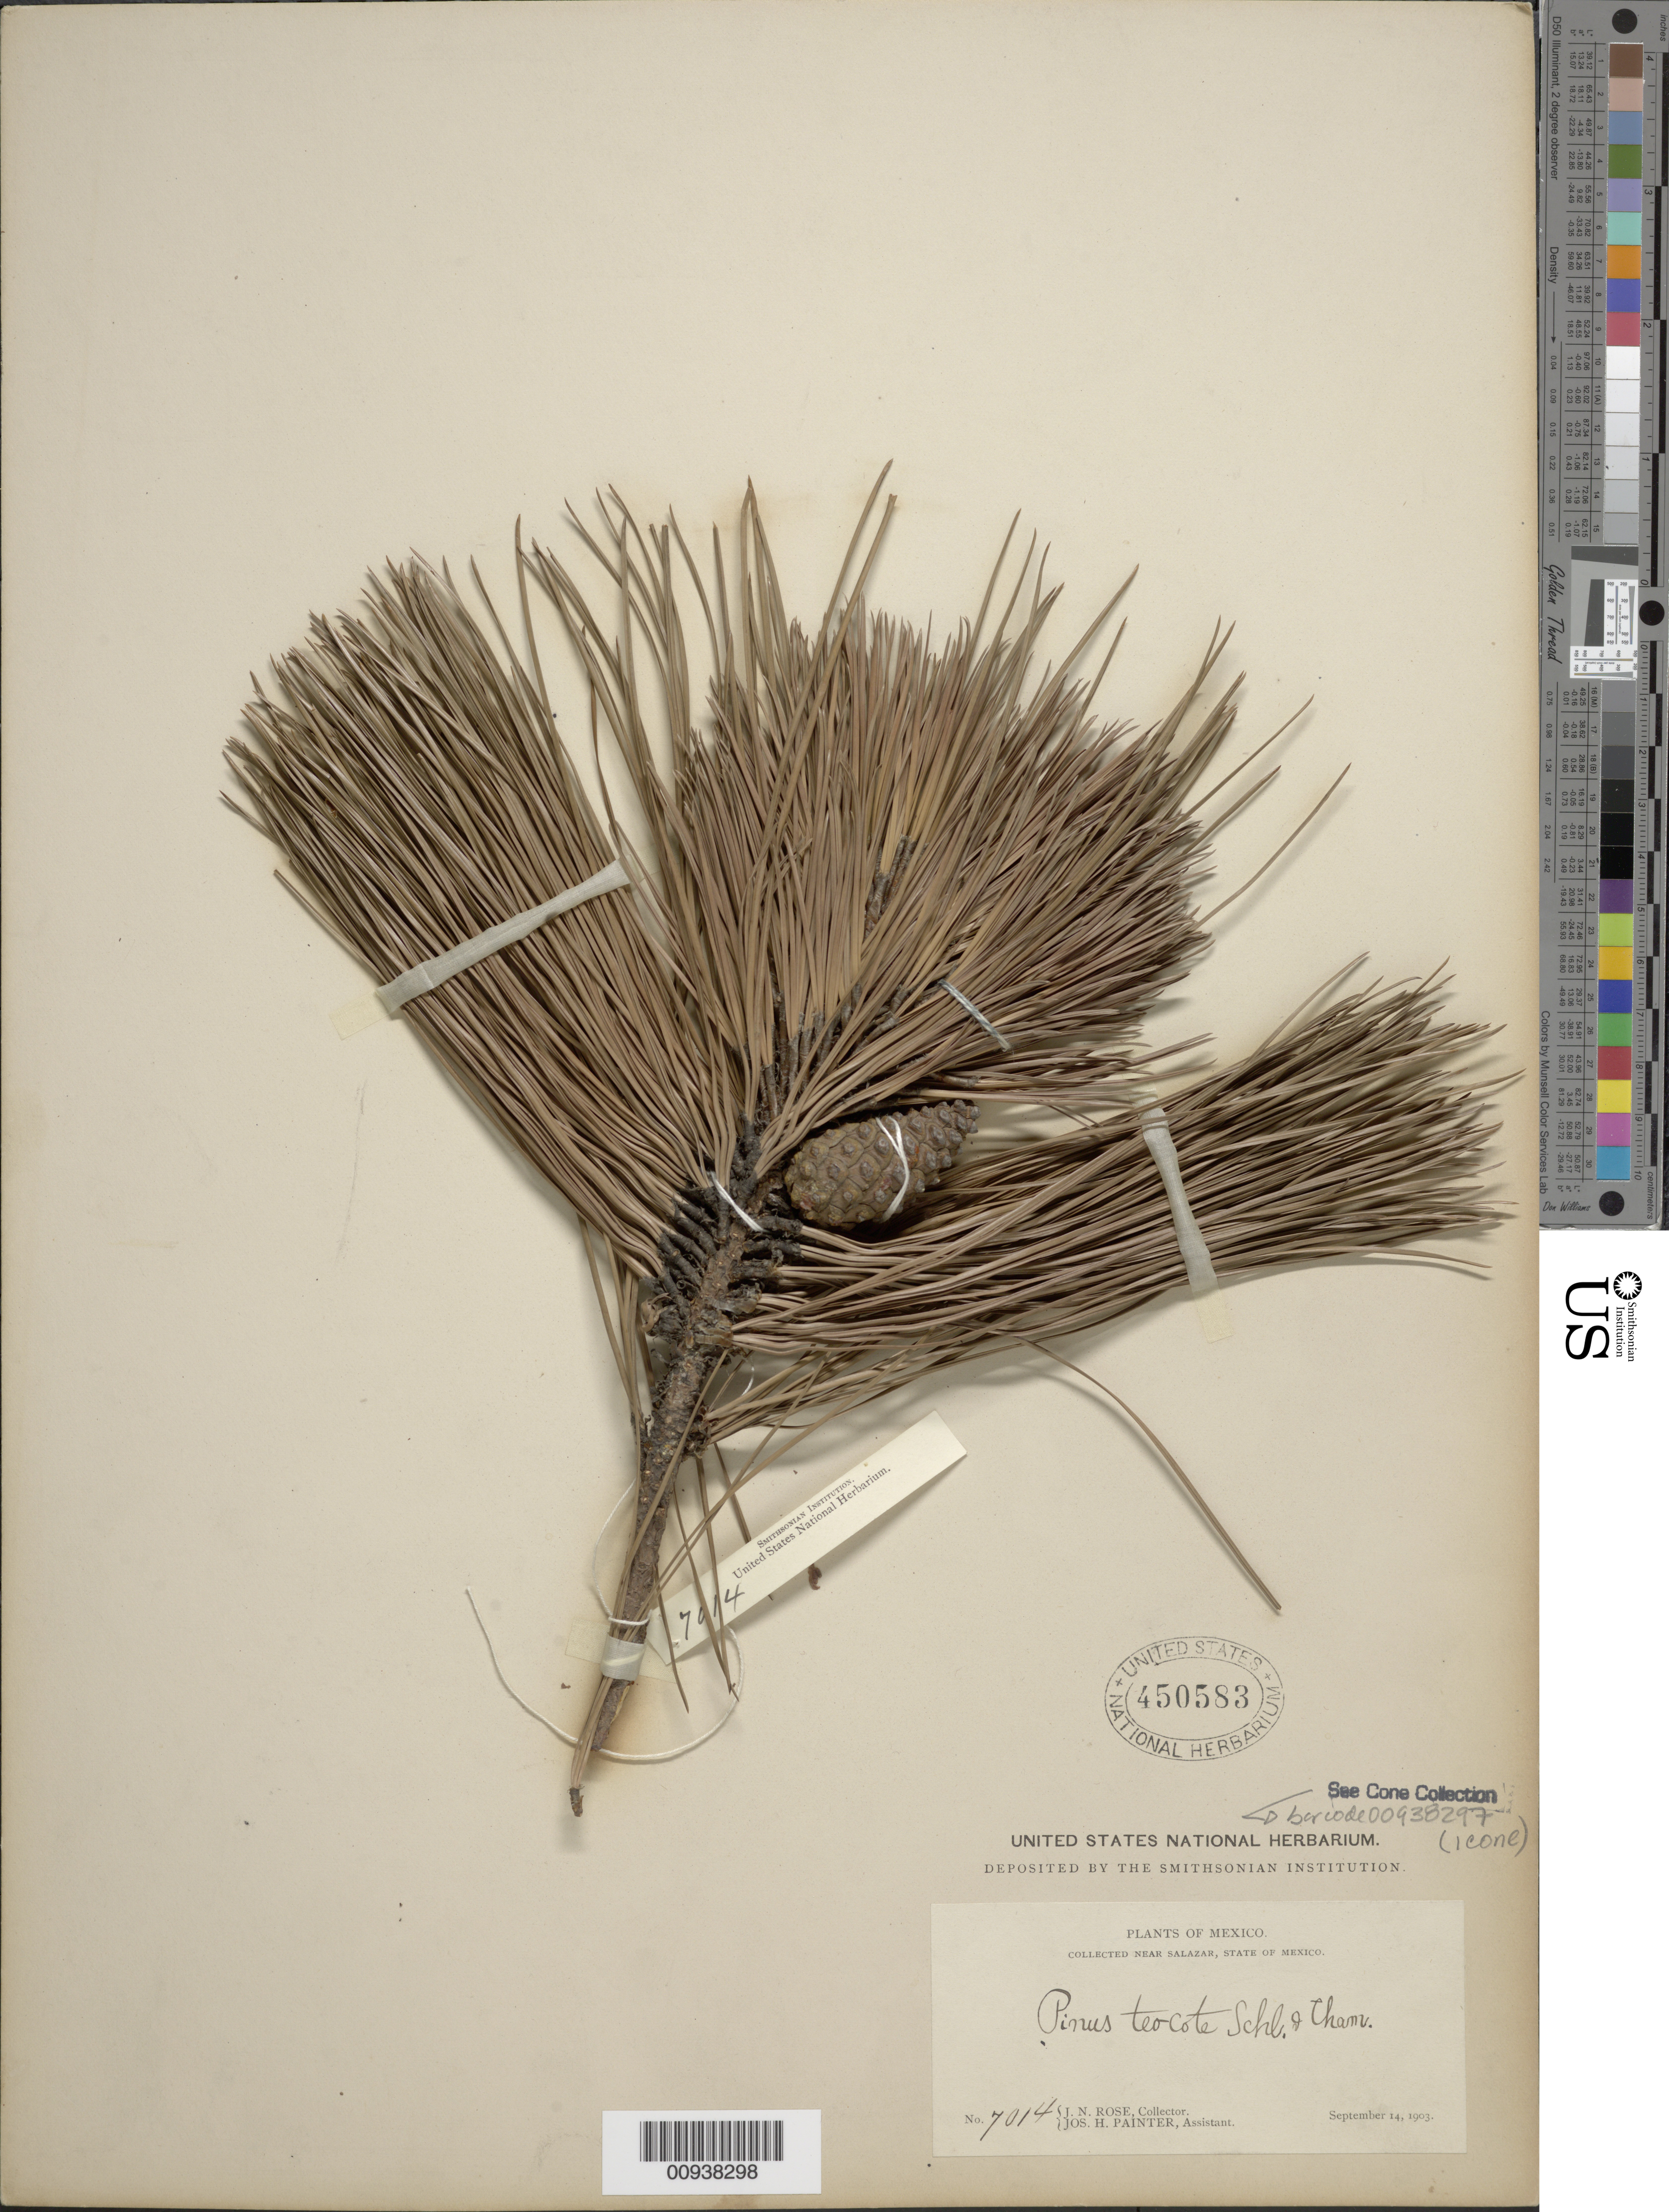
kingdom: Plantae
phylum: Tracheophyta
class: Pinopsida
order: Pinales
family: Pinaceae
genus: Pinus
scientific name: Pinus teocote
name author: Schltdl. & Cham.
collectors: J. N. Rose & J. H. Painter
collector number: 7014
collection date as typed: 14 Sep 1903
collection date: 1903-09-14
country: Mexico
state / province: México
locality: Near Salazar (according with the cone label from Salazar).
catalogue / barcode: US 450583